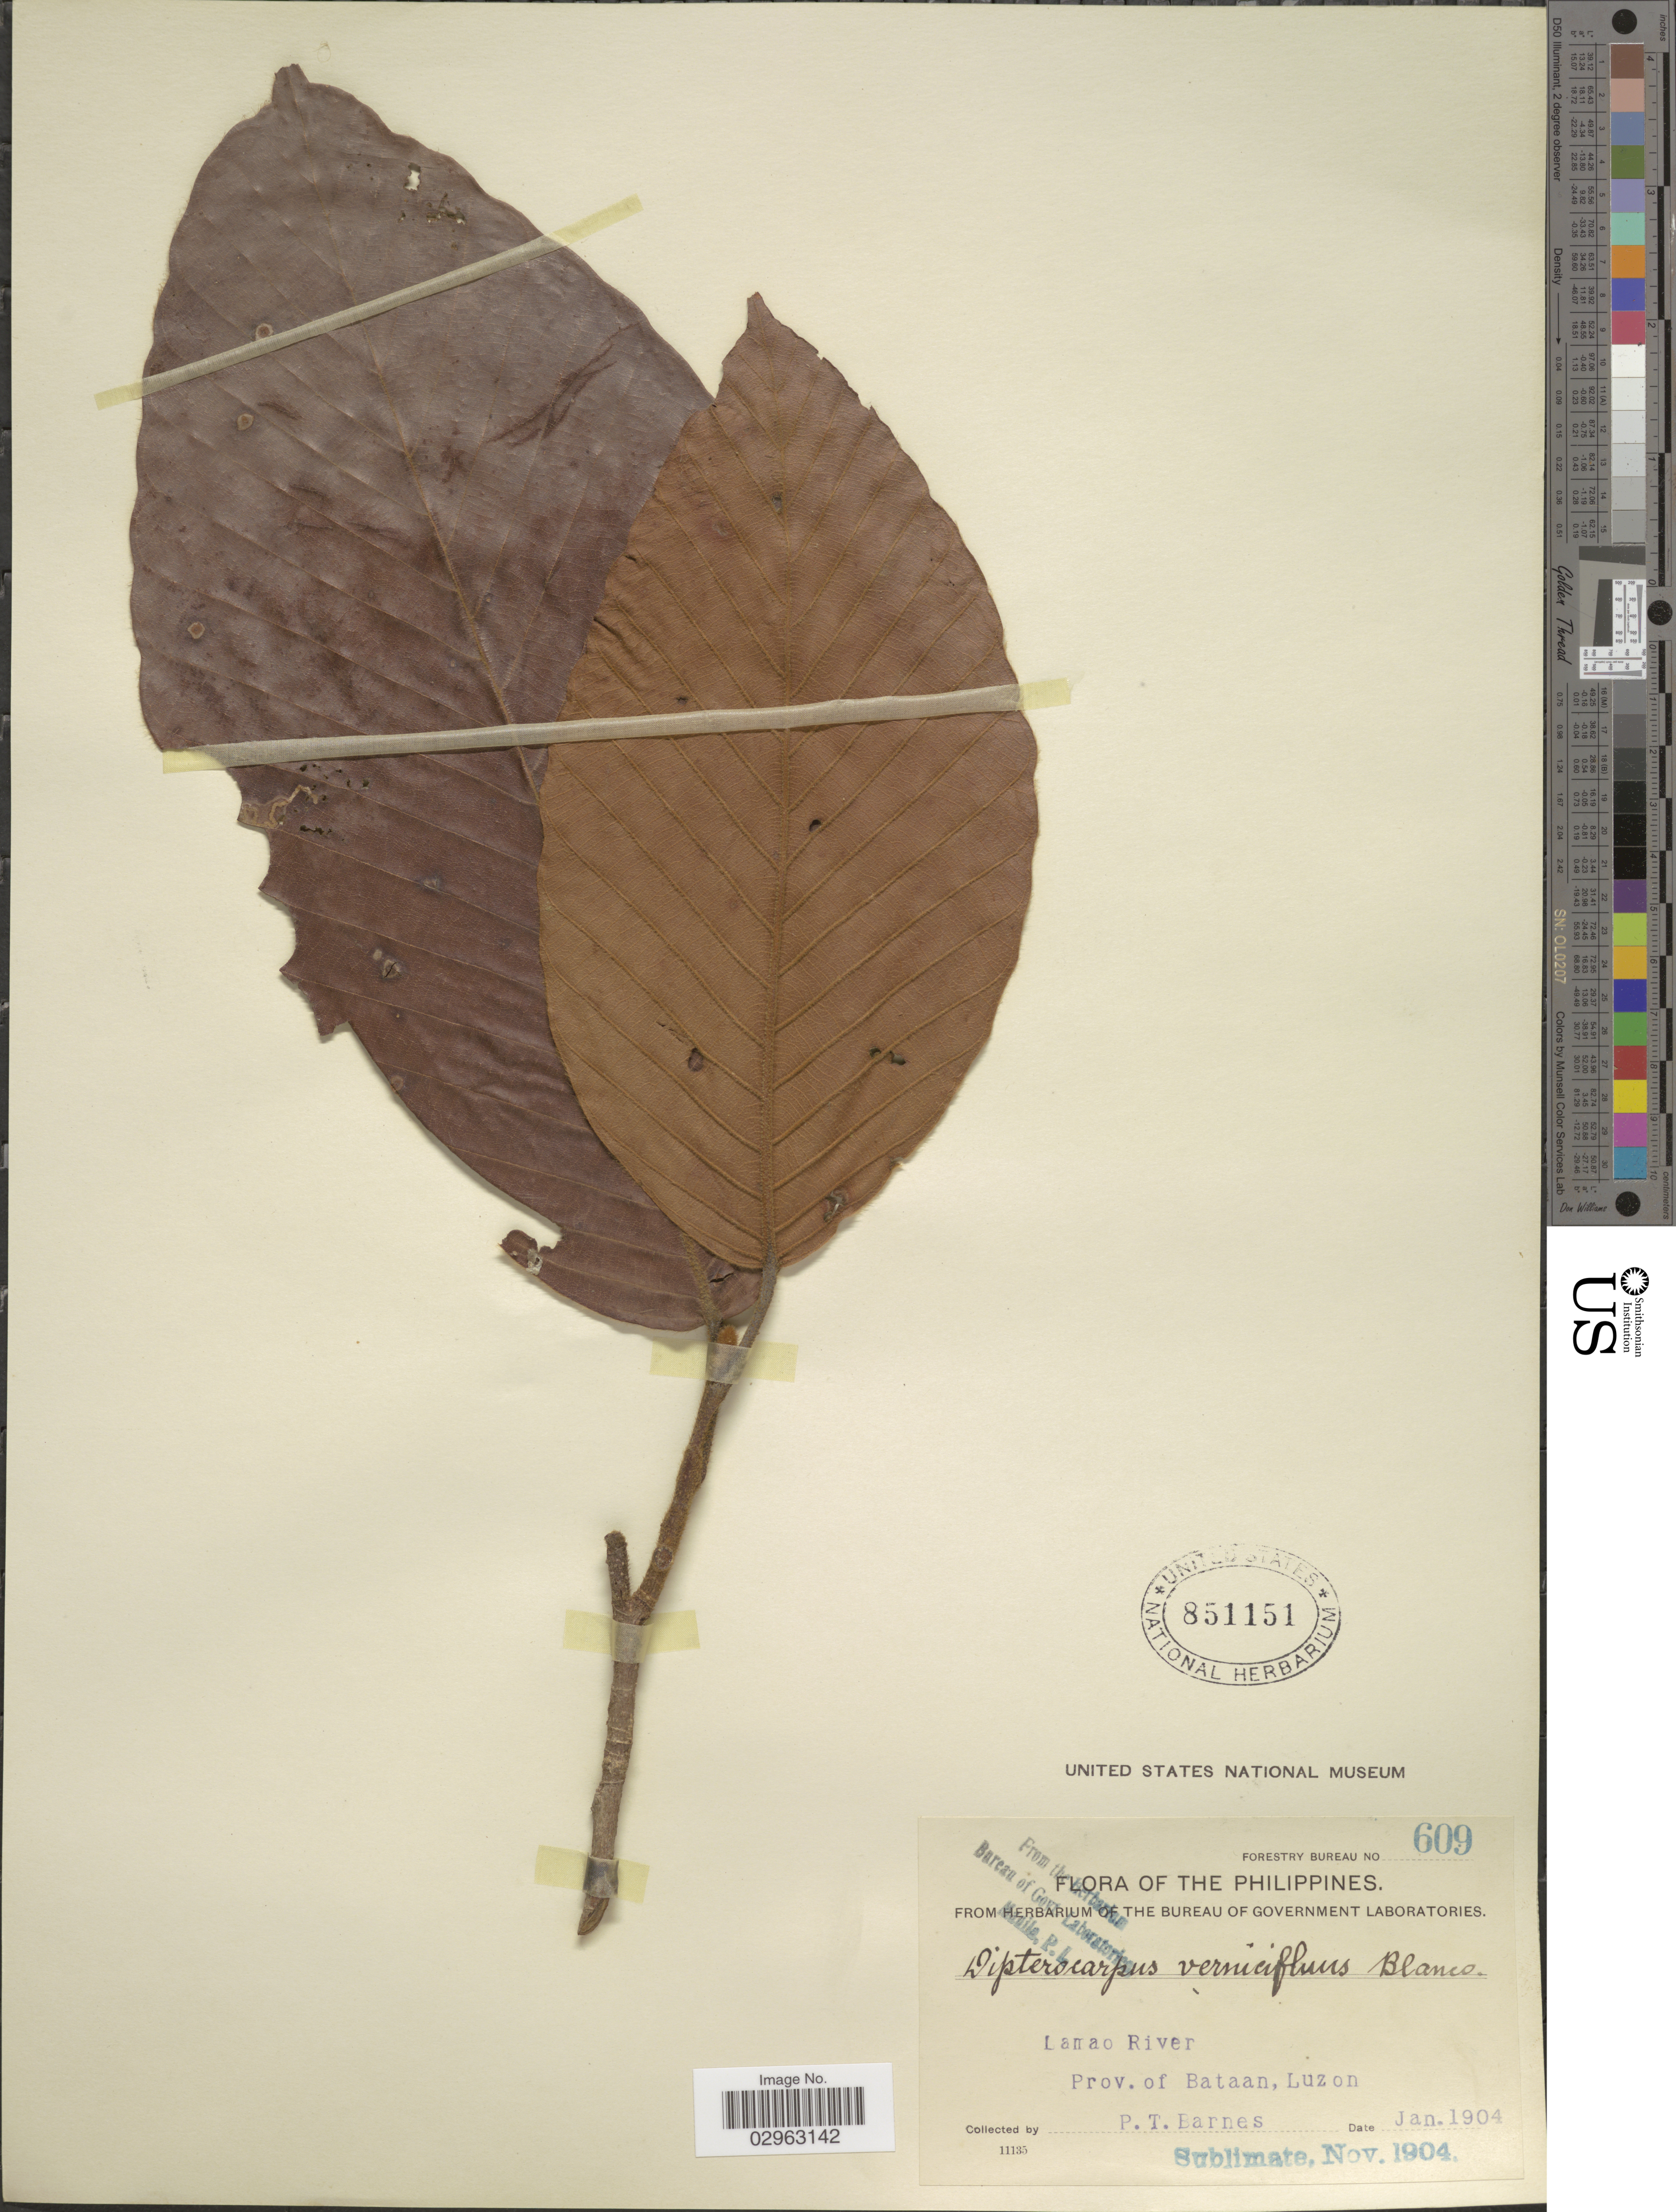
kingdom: Plantae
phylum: Tracheophyta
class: Magnoliopsida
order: Malvales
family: Dipterocarpaceae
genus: Dipterocarpus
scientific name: Dipterocarpus vernicifluus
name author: Blanco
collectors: P. Barnes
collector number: Forestry Bureau 609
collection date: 1904-01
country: Philippines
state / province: Central Luzon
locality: Lamao River, Prov. of Bataan, Luzon.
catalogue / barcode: US 851151